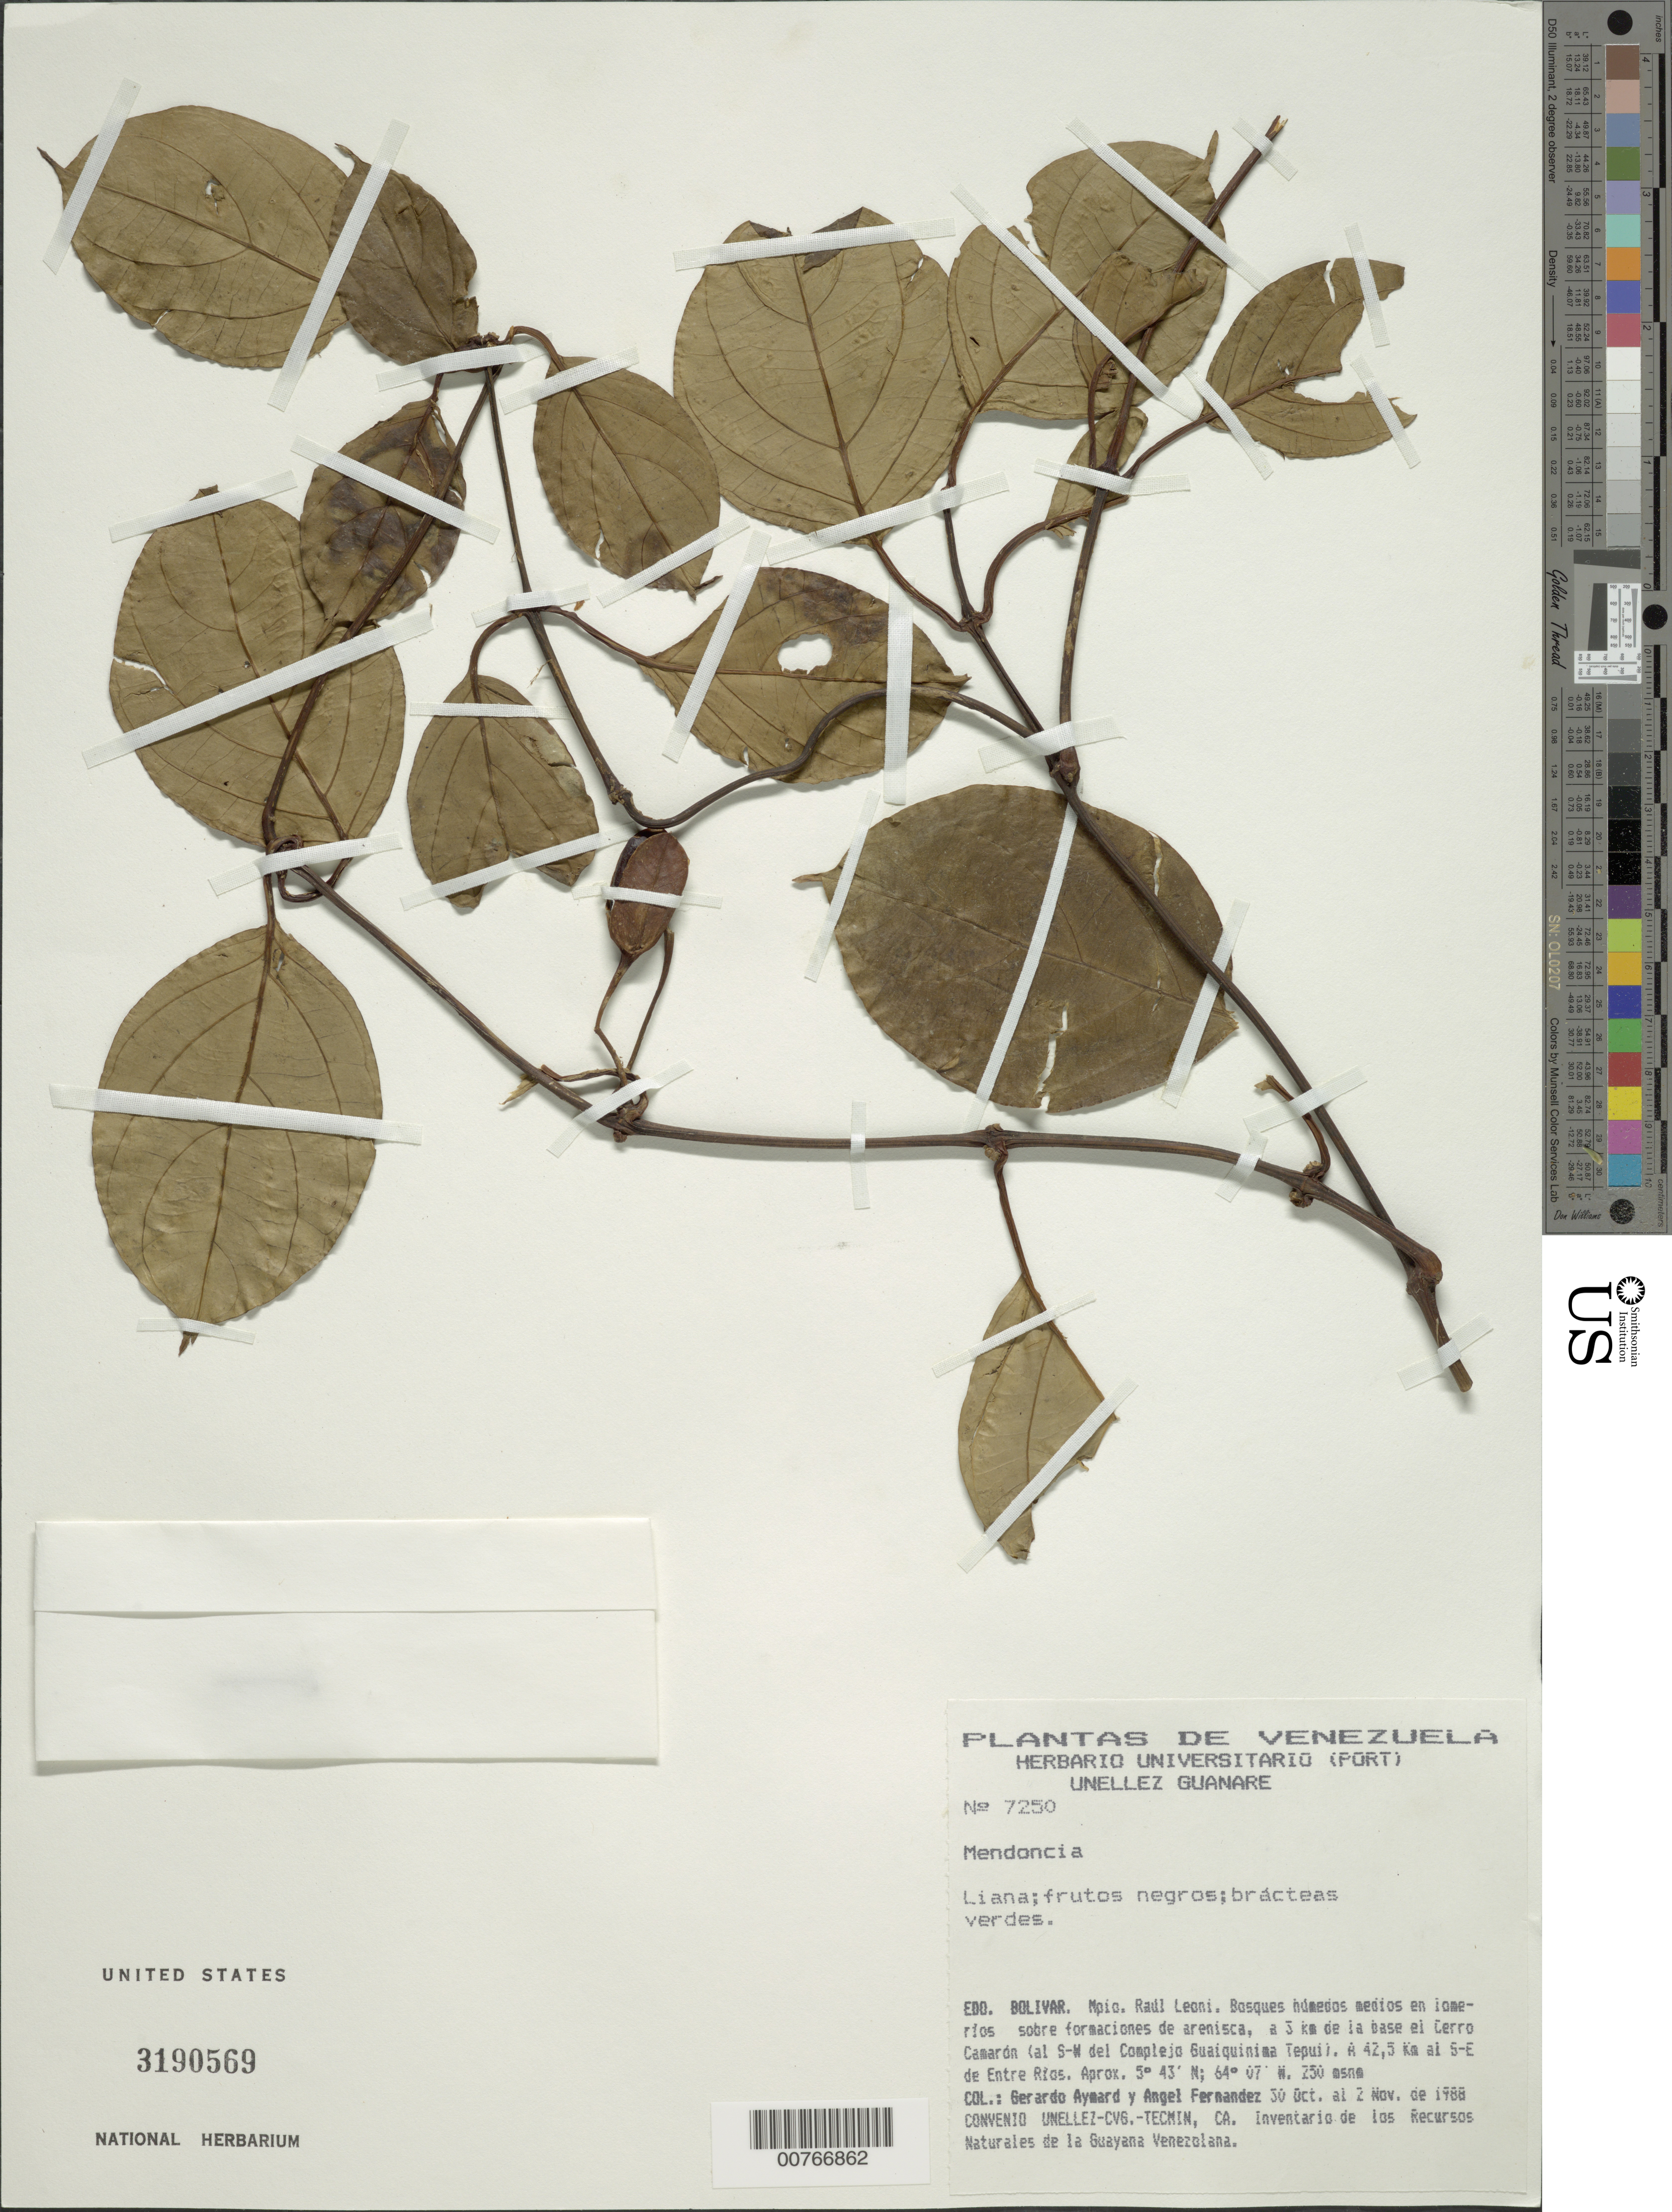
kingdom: Plantae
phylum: Tracheophyta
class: Magnoliopsida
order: Lamiales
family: Acanthaceae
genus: Mendoncia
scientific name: Mendoncia phalacra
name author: Leonard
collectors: G. A. Aymard & A. Fernandez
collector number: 7250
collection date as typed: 30-Oct-88 to 2-Nov-88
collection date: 1988-10-30/1988-11-02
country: Venezuela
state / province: Bolívar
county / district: Angostura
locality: Mun. Raúl Leoni [=Angostura], 3 km de la base el Cerro Camaron, a 42.5 km al SE de entre ríos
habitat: Bosques húmedos medios en lomerios sobre formaciónes de arenisca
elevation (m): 250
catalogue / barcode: US 3190569